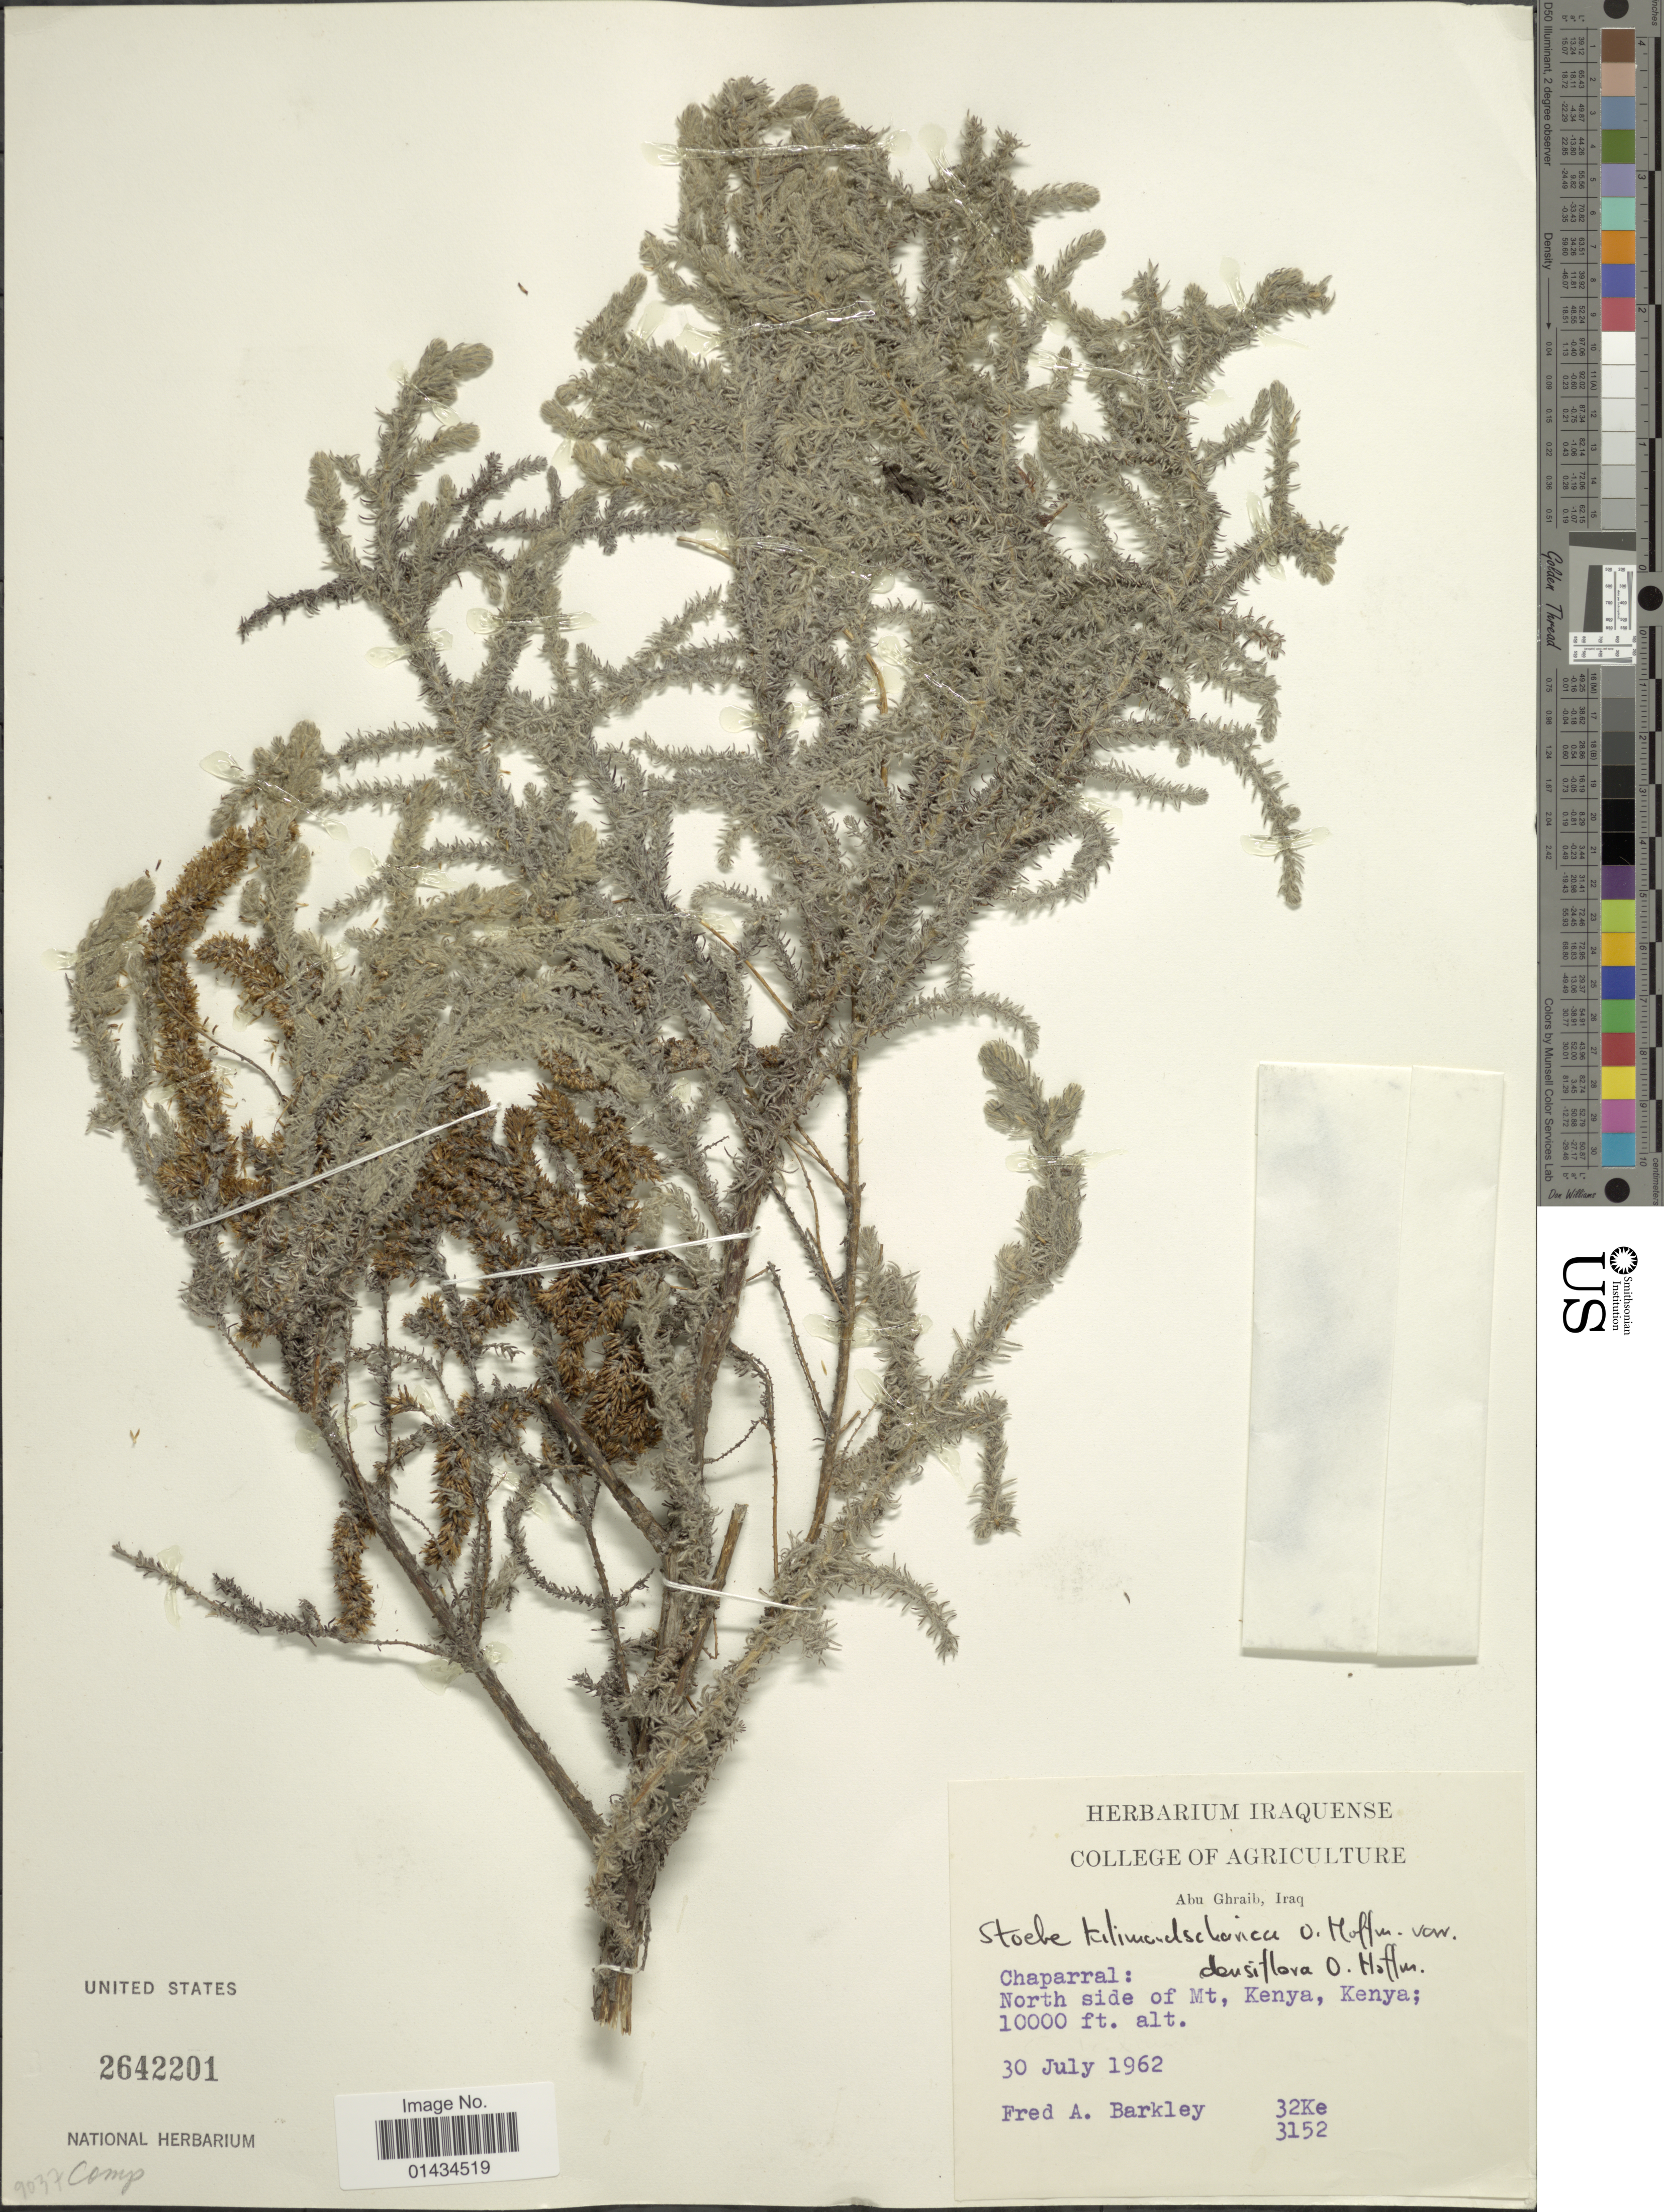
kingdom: Plantae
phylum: Tracheophyta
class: Magnoliopsida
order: Asterales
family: Asteraceae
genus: Stoebe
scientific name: Stoebe kilimandscharica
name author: O. Hoffm.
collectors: F. A. Barkley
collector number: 32Ke/3152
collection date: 1962-07-30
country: Kenya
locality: Chaparral: North side of Mt., Kenya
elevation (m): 3048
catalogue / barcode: US 2642201